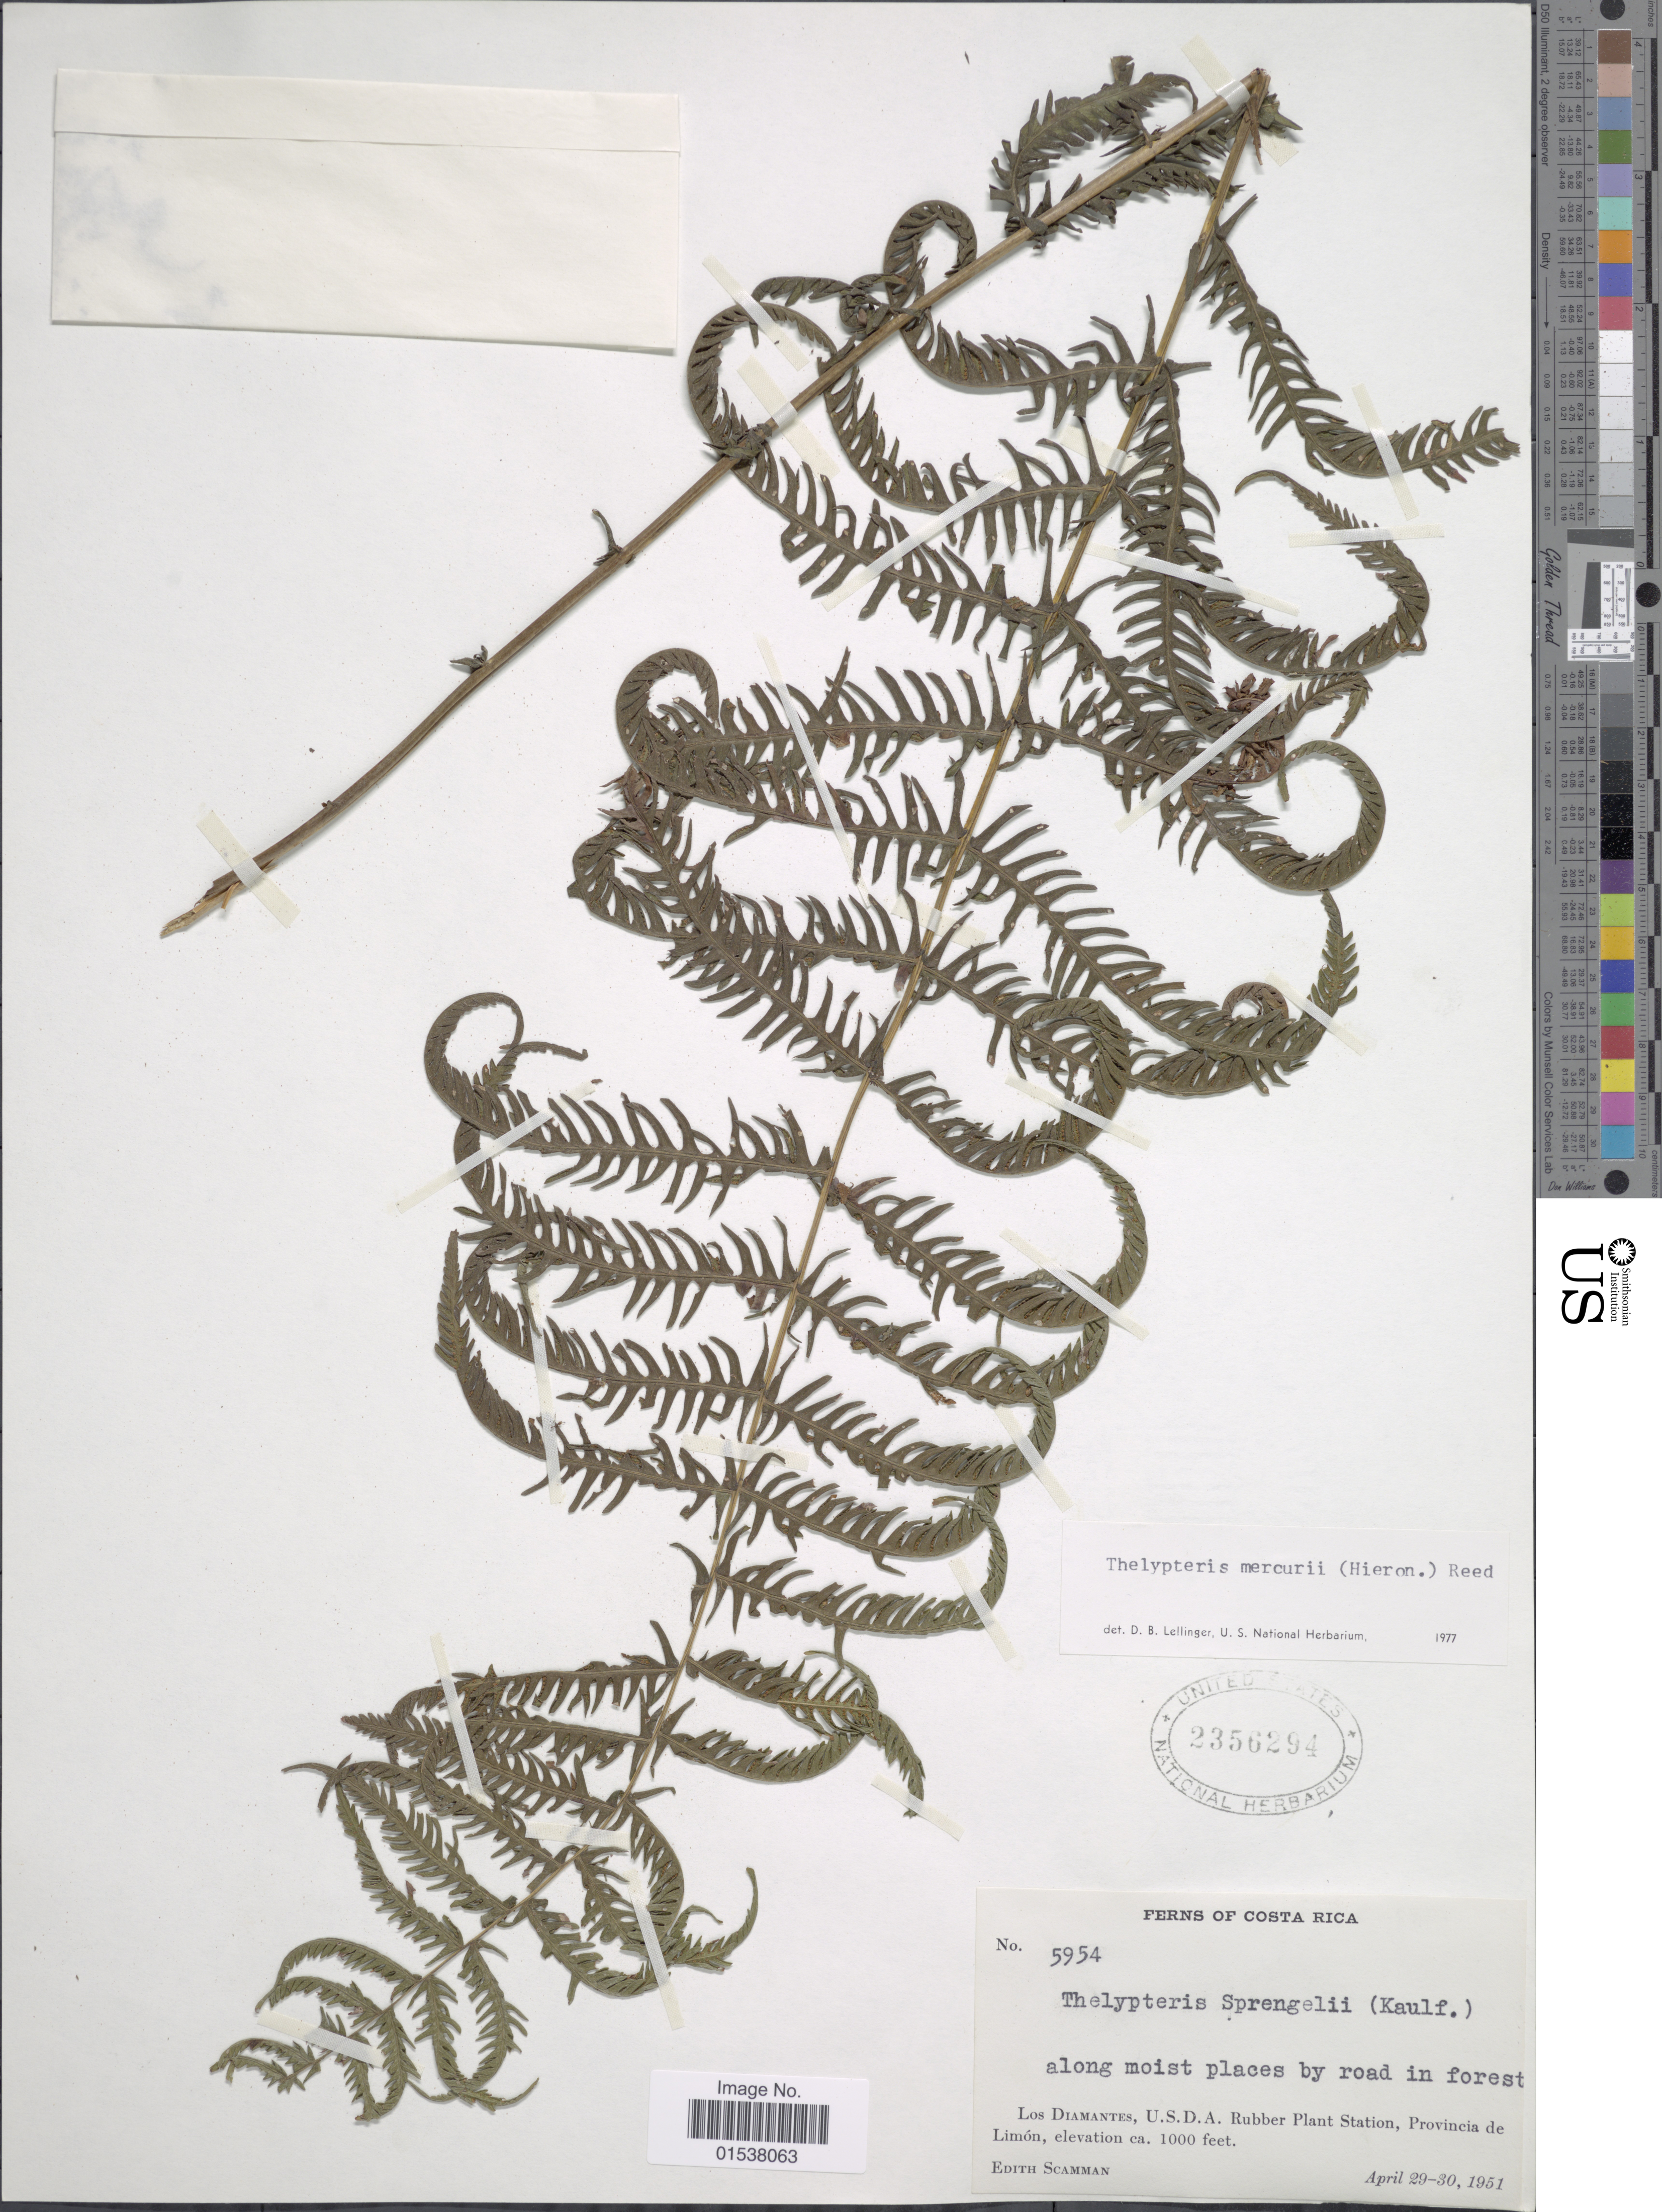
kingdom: Plantae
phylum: Tracheophyta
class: Polypodiopsida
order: Polypodiales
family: Thelypteridaceae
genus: Amauropelta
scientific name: Amauropelta balbisii (Spreng.) comb. nov., ined. 2015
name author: (Spreng.)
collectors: E. Scamman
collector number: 5954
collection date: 1951-04-29/1951-04-30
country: Costa Rica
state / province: Limón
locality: Los Diamantes, U.S.D.A. Rubber Plant Station, Provincia de Limon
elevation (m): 305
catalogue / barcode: US 2356294